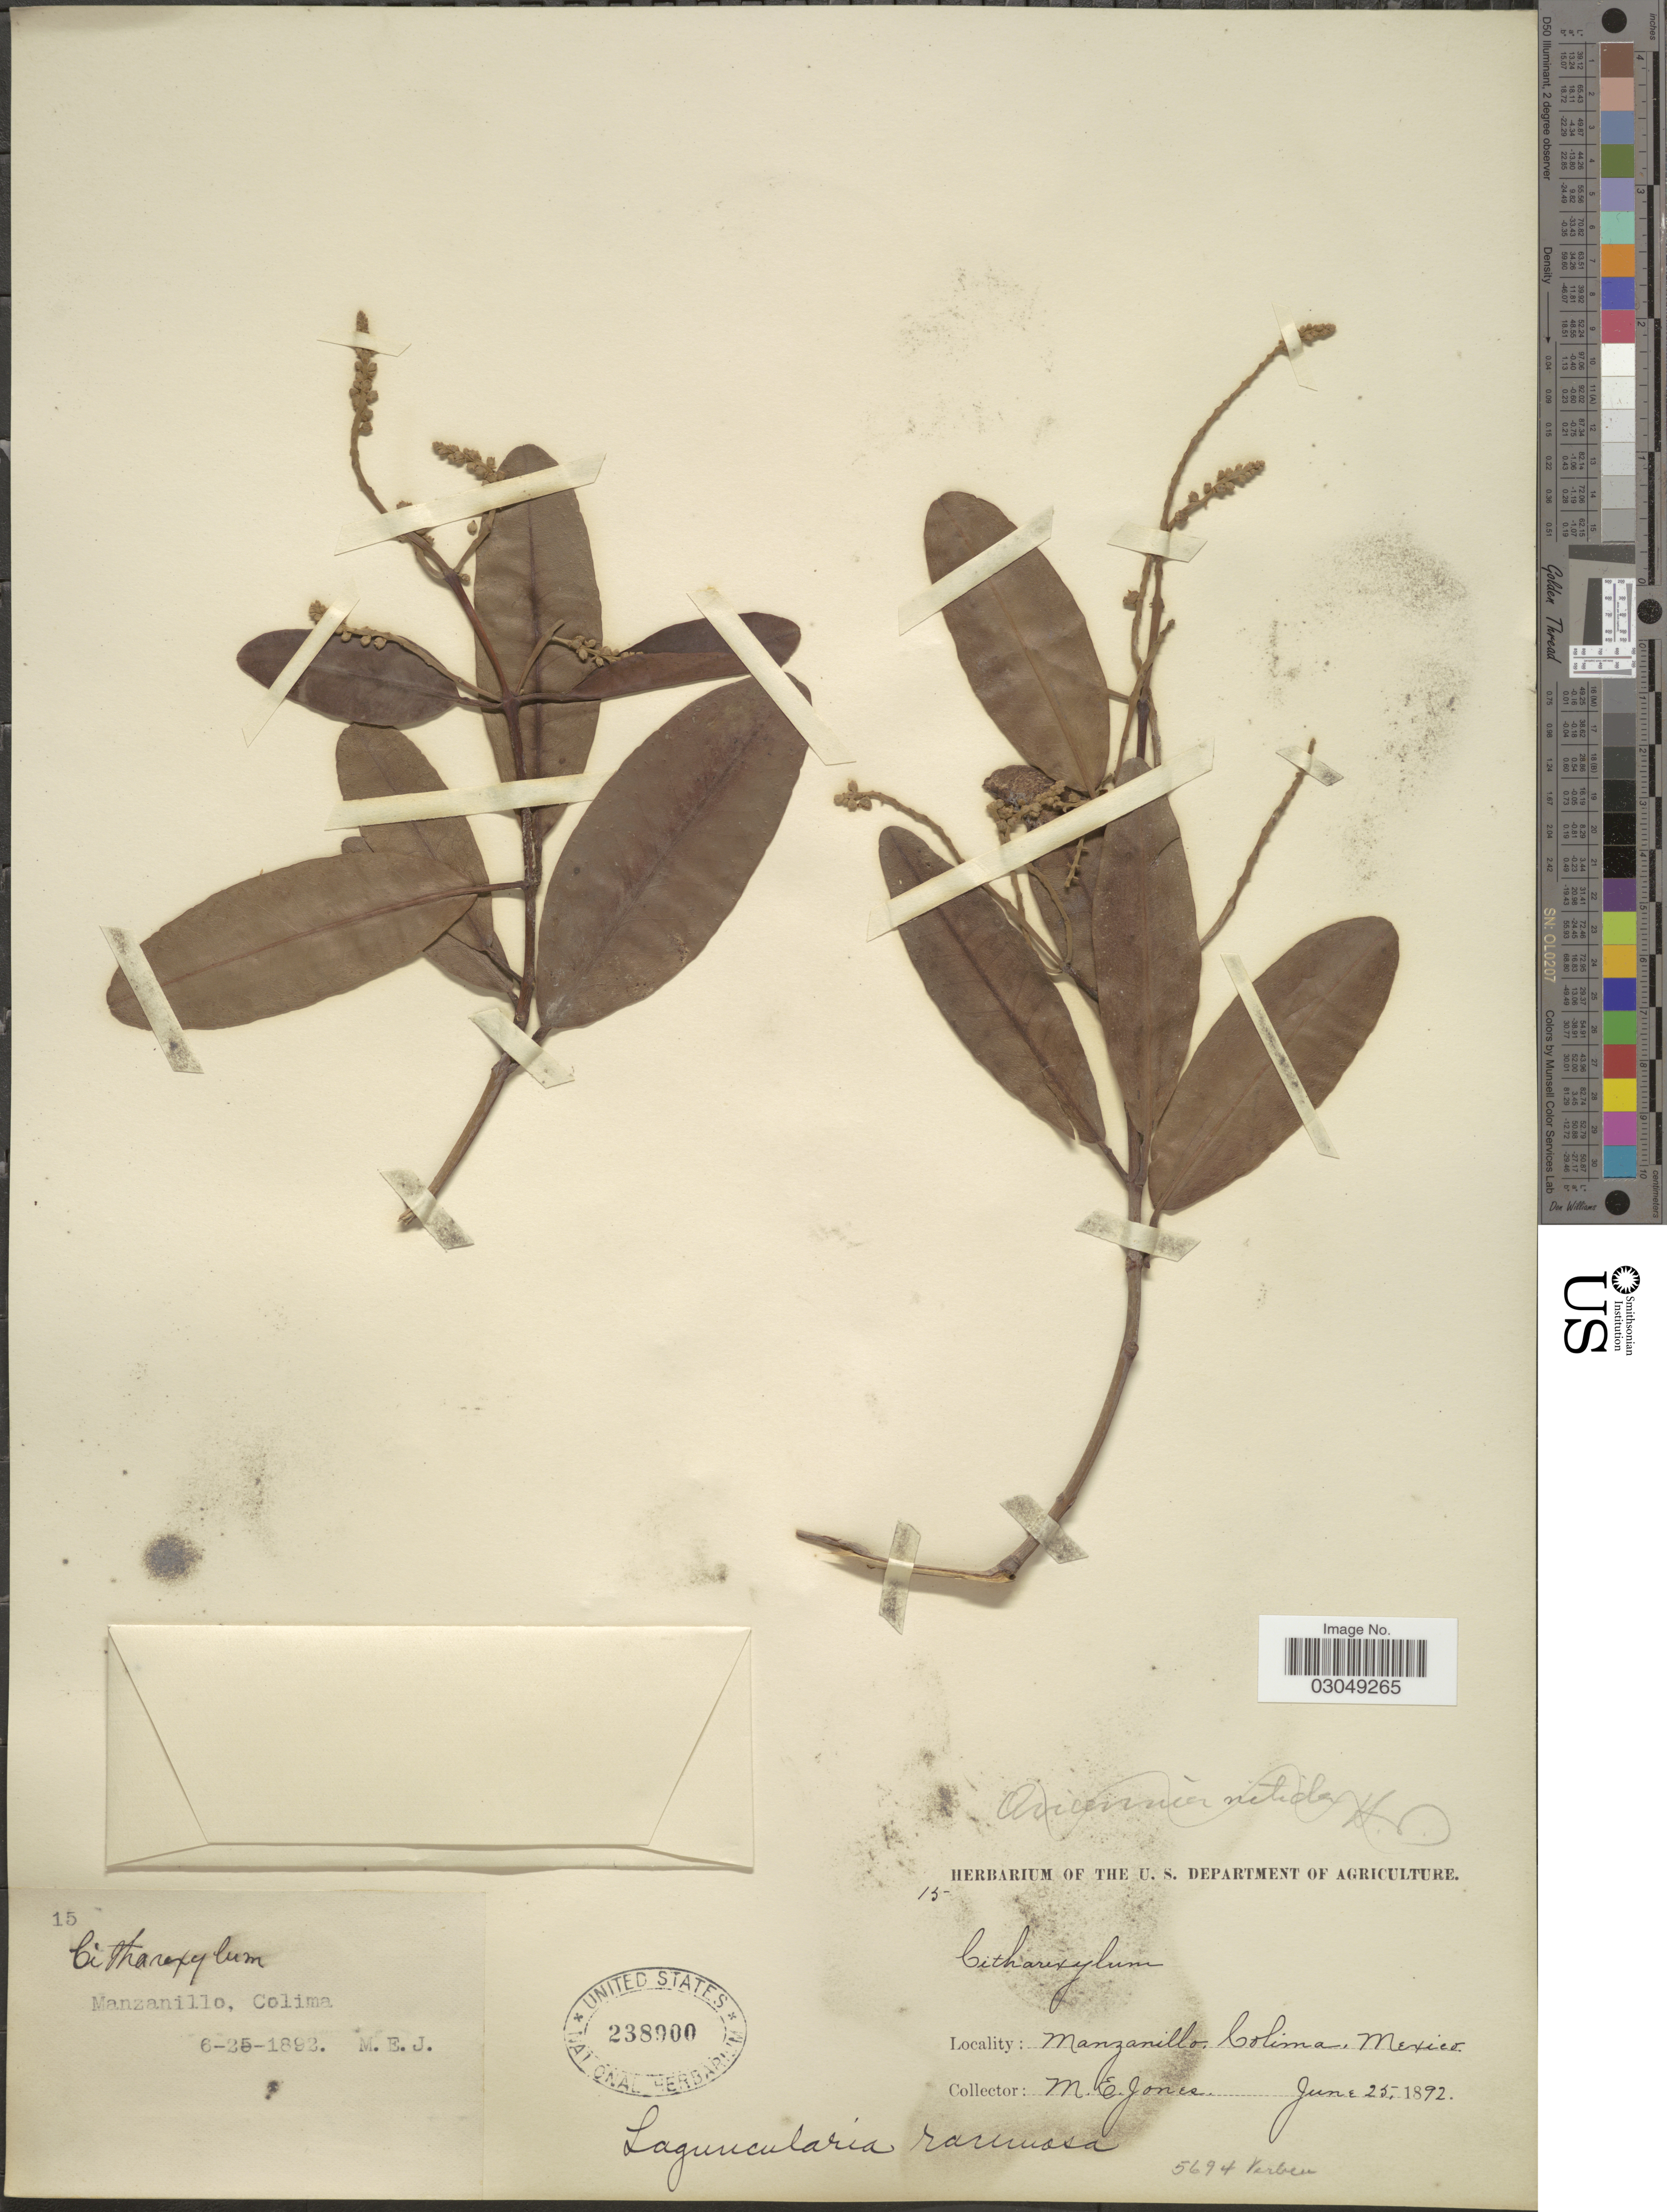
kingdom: Plantae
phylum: Tracheophyta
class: Magnoliopsida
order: Myrtales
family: Combretaceae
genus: Laguncularia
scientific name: Laguncularia racemosa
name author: (L.) C.F. Gaertn.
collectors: M. E. Jones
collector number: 15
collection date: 1892-06-25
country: Mexico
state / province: Colima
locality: Manzanillo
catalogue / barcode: US 238900